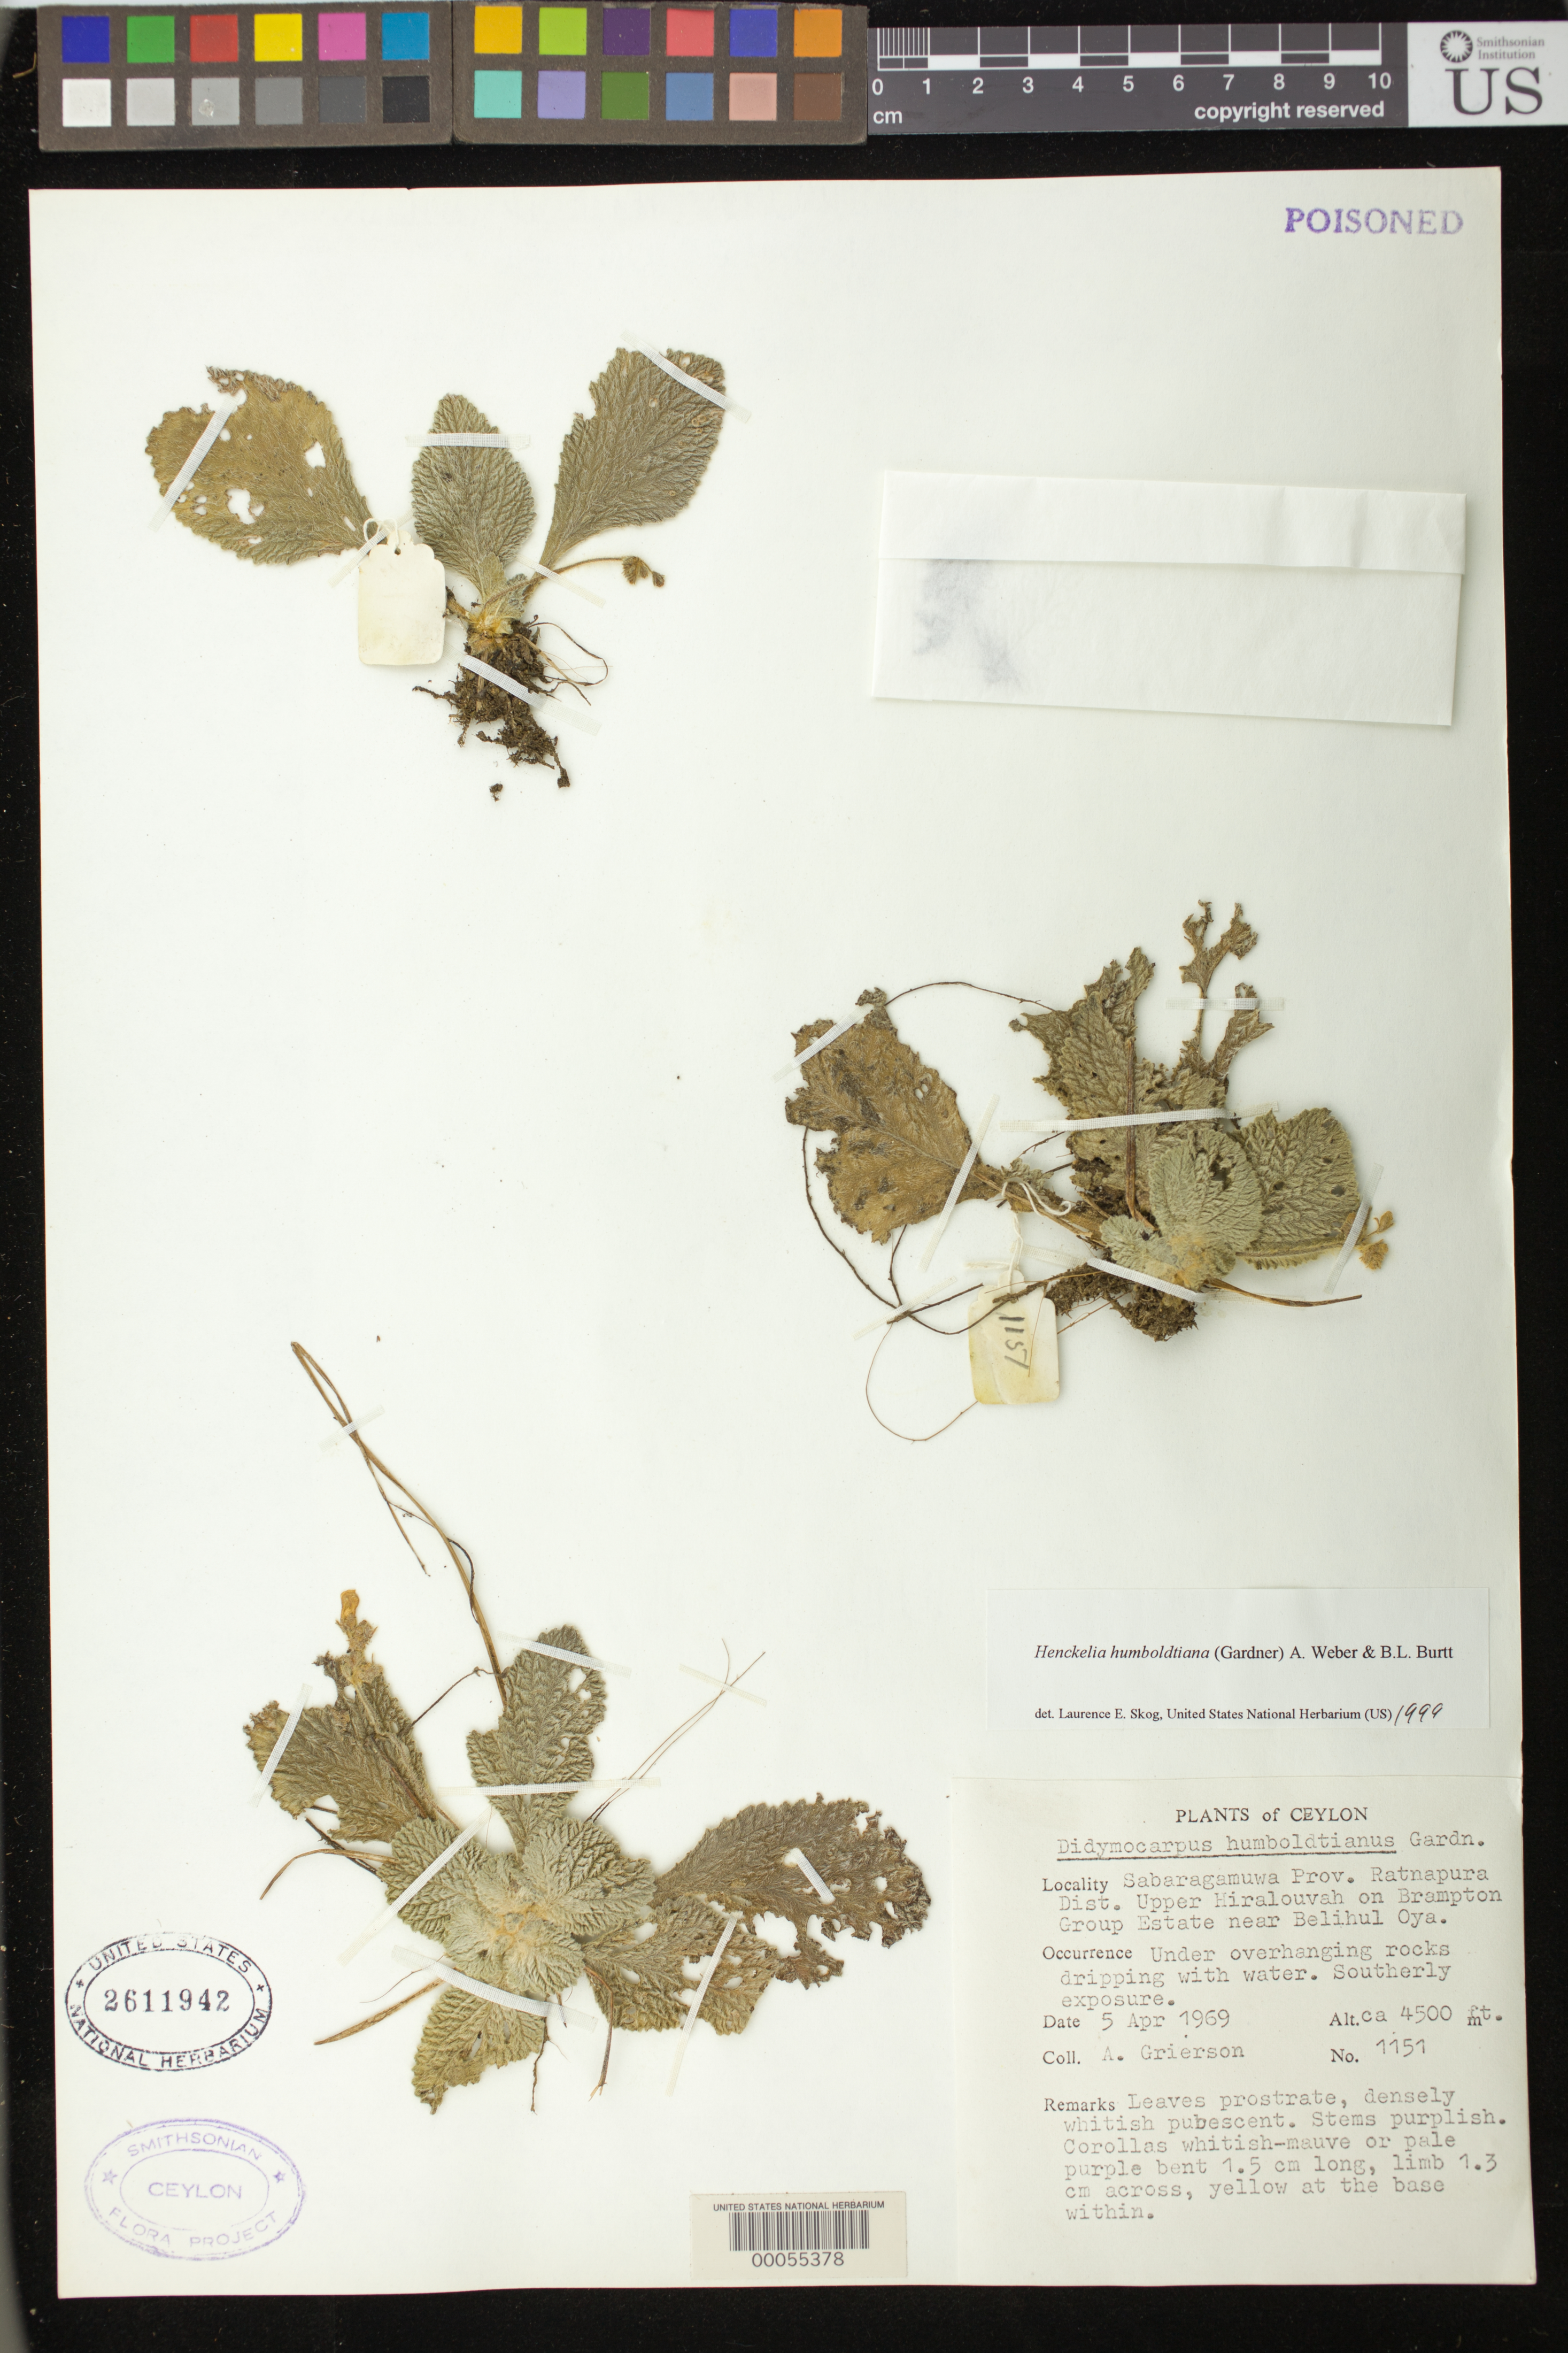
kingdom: Plantae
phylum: Tracheophyta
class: Magnoliopsida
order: Lamiales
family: Gesneriaceae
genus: Henckelia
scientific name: Henckelia humboldtiana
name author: (Gardner) A. Weber & B.L. Burtt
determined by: Skog, Laurence E.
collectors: A. Grierson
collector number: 1151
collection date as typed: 05 Apr 1969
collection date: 1969-04-05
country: Sri Lanka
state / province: Sabaragamuwa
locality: Ratnapura dist., Upper hiralouvah on brampton group estate near belihul oya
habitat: Under overhanging rocks dripping with water, southern exposure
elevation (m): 1372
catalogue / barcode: US 2611942